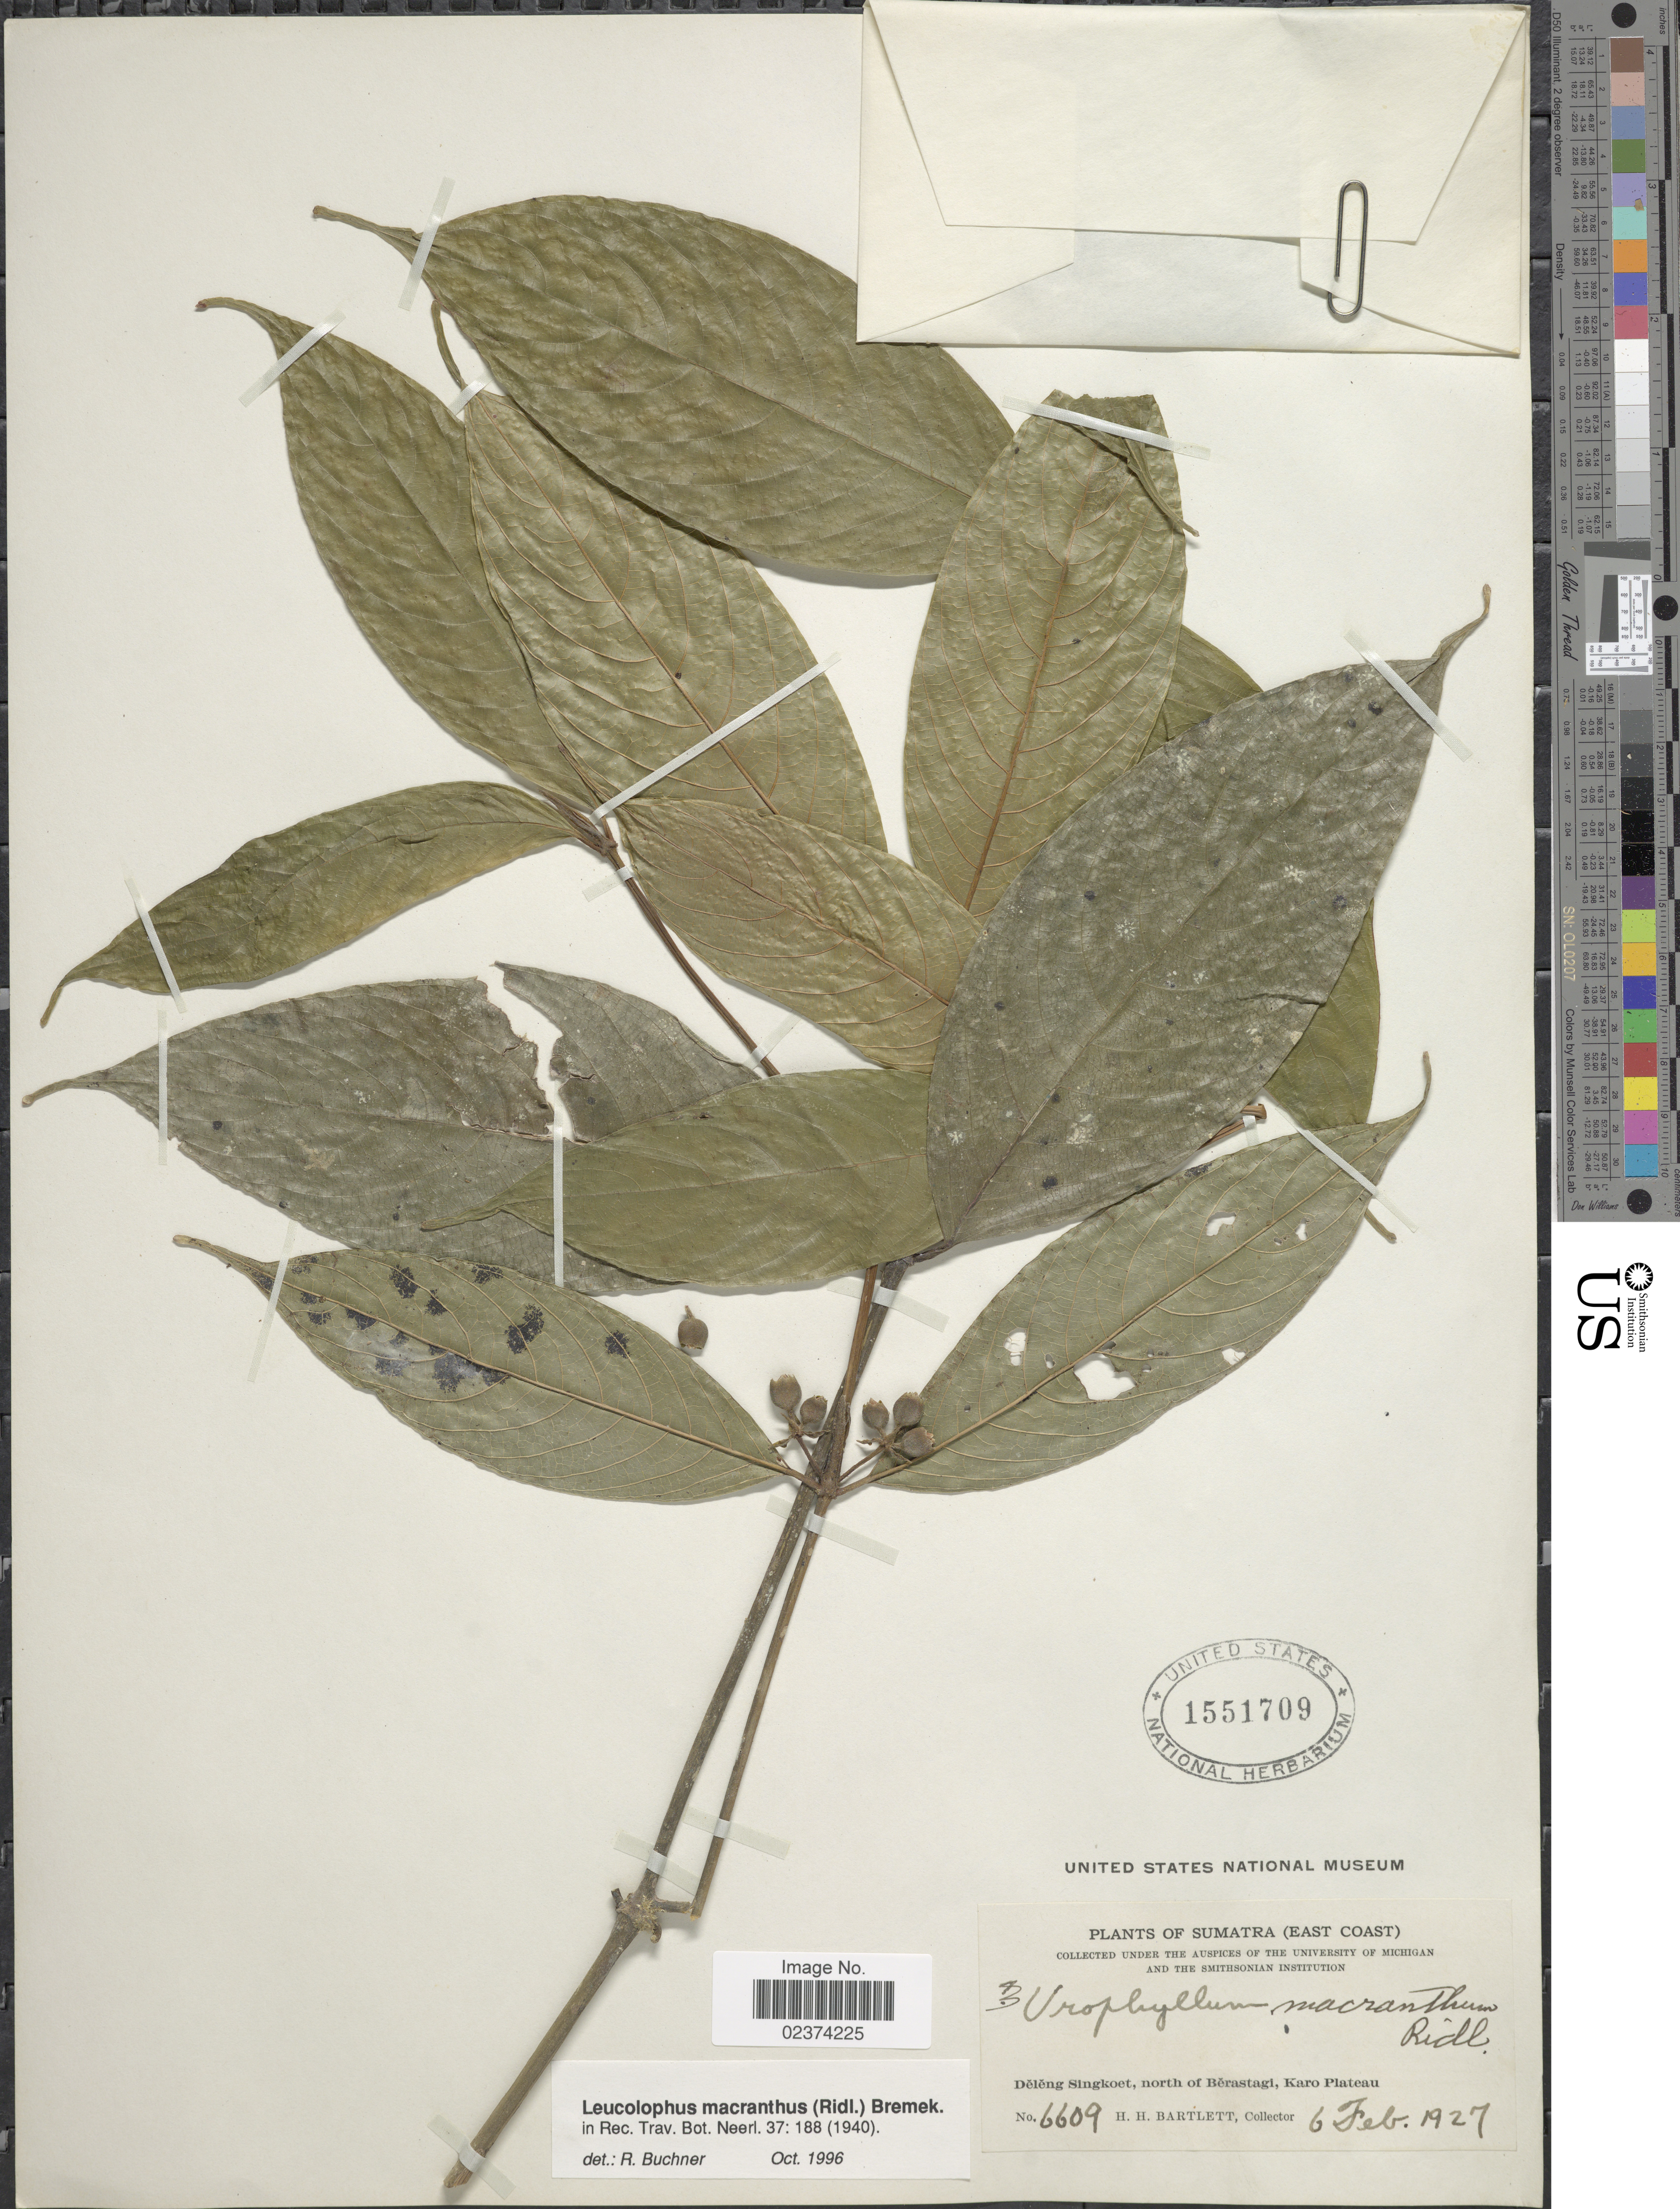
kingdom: Plantae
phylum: Tracheophyta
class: Magnoliopsida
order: Gentianales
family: Rubiaceae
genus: Leucolophus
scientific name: Leucolophus macranthus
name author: (Ridl.) Bremek.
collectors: H. H. Bartlett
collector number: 6609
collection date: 1927-02-06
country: Indonesia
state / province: Sumatra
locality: Sumatra (East Coast). Deleg Singkoet, north of Berastagi, Karo Plateau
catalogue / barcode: US 1551709